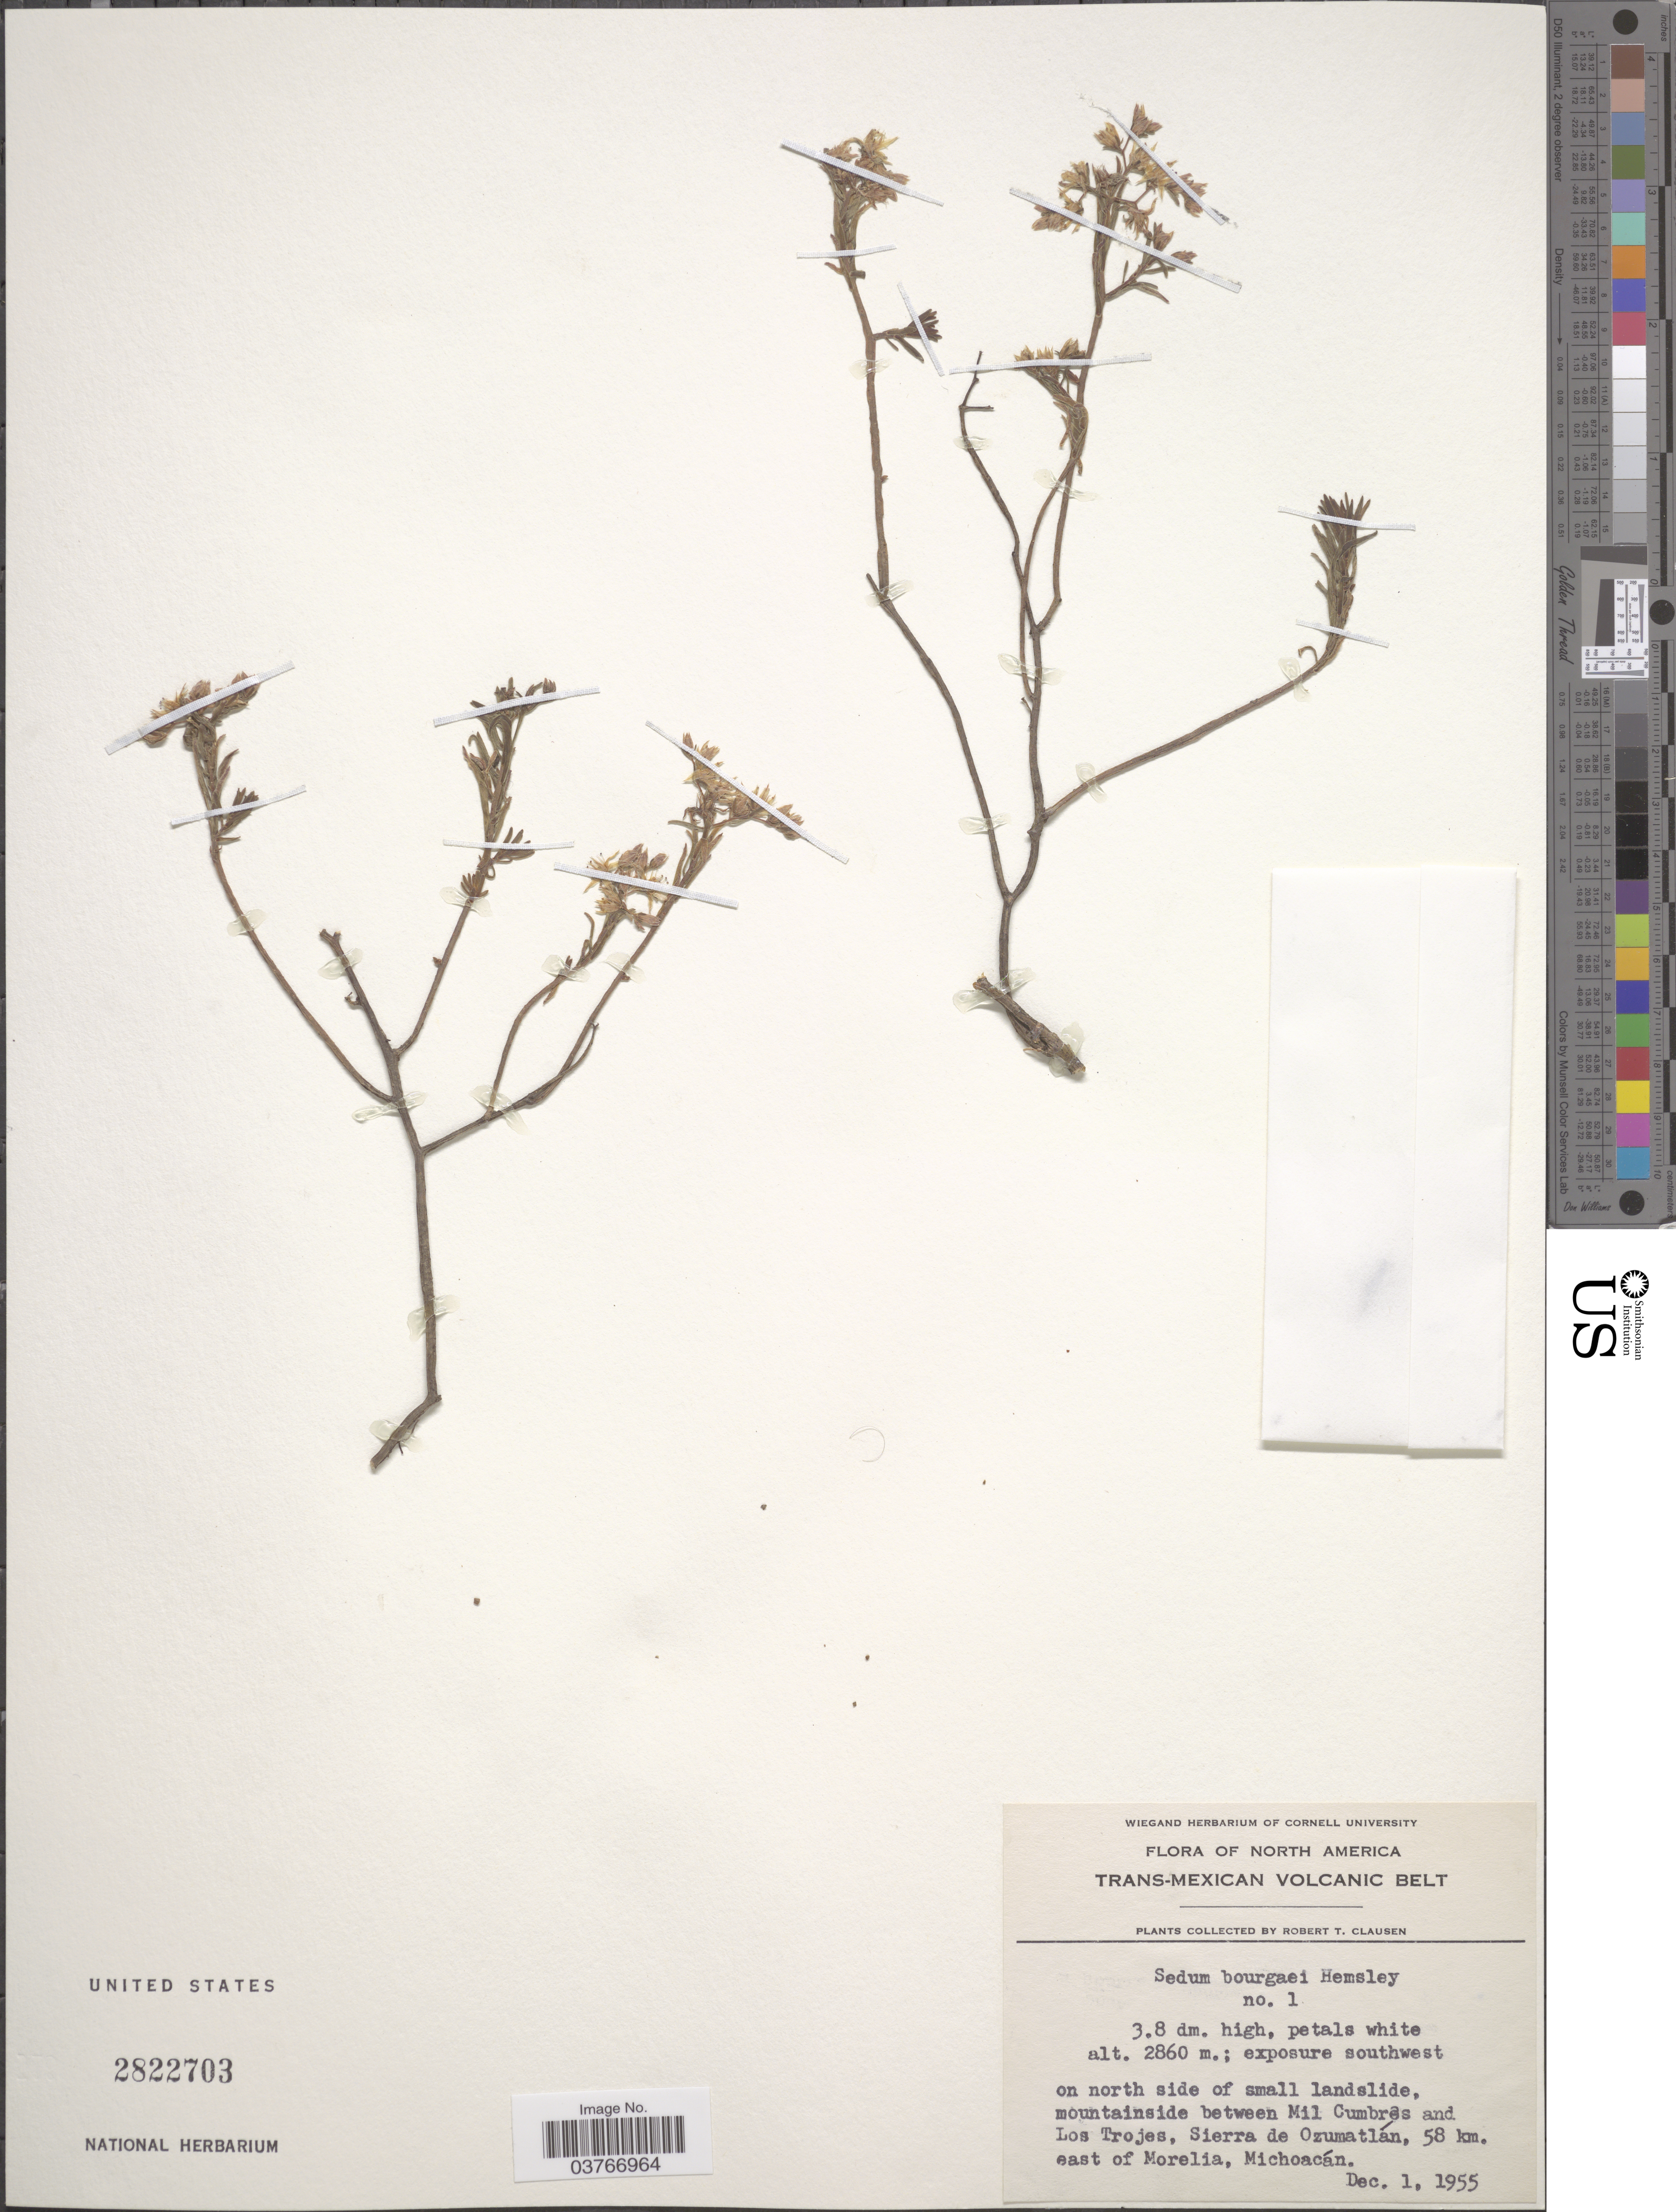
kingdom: Plantae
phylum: Tracheophyta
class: Magnoliopsida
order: Saxifragales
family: Crassulaceae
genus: Sedum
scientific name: Sedum bourgaei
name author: Hemsl.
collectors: R. T. Clausen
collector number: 1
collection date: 1955-12-01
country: Mexico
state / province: Michoacán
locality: Trans-Mexican Volcanic Belt. Southwest on north side of small landside, mountainside between Mil Cumbres and Los Trojes, Sierra de Ozumatlán, 58 km. east of Morelia.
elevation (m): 2860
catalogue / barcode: US 2822703